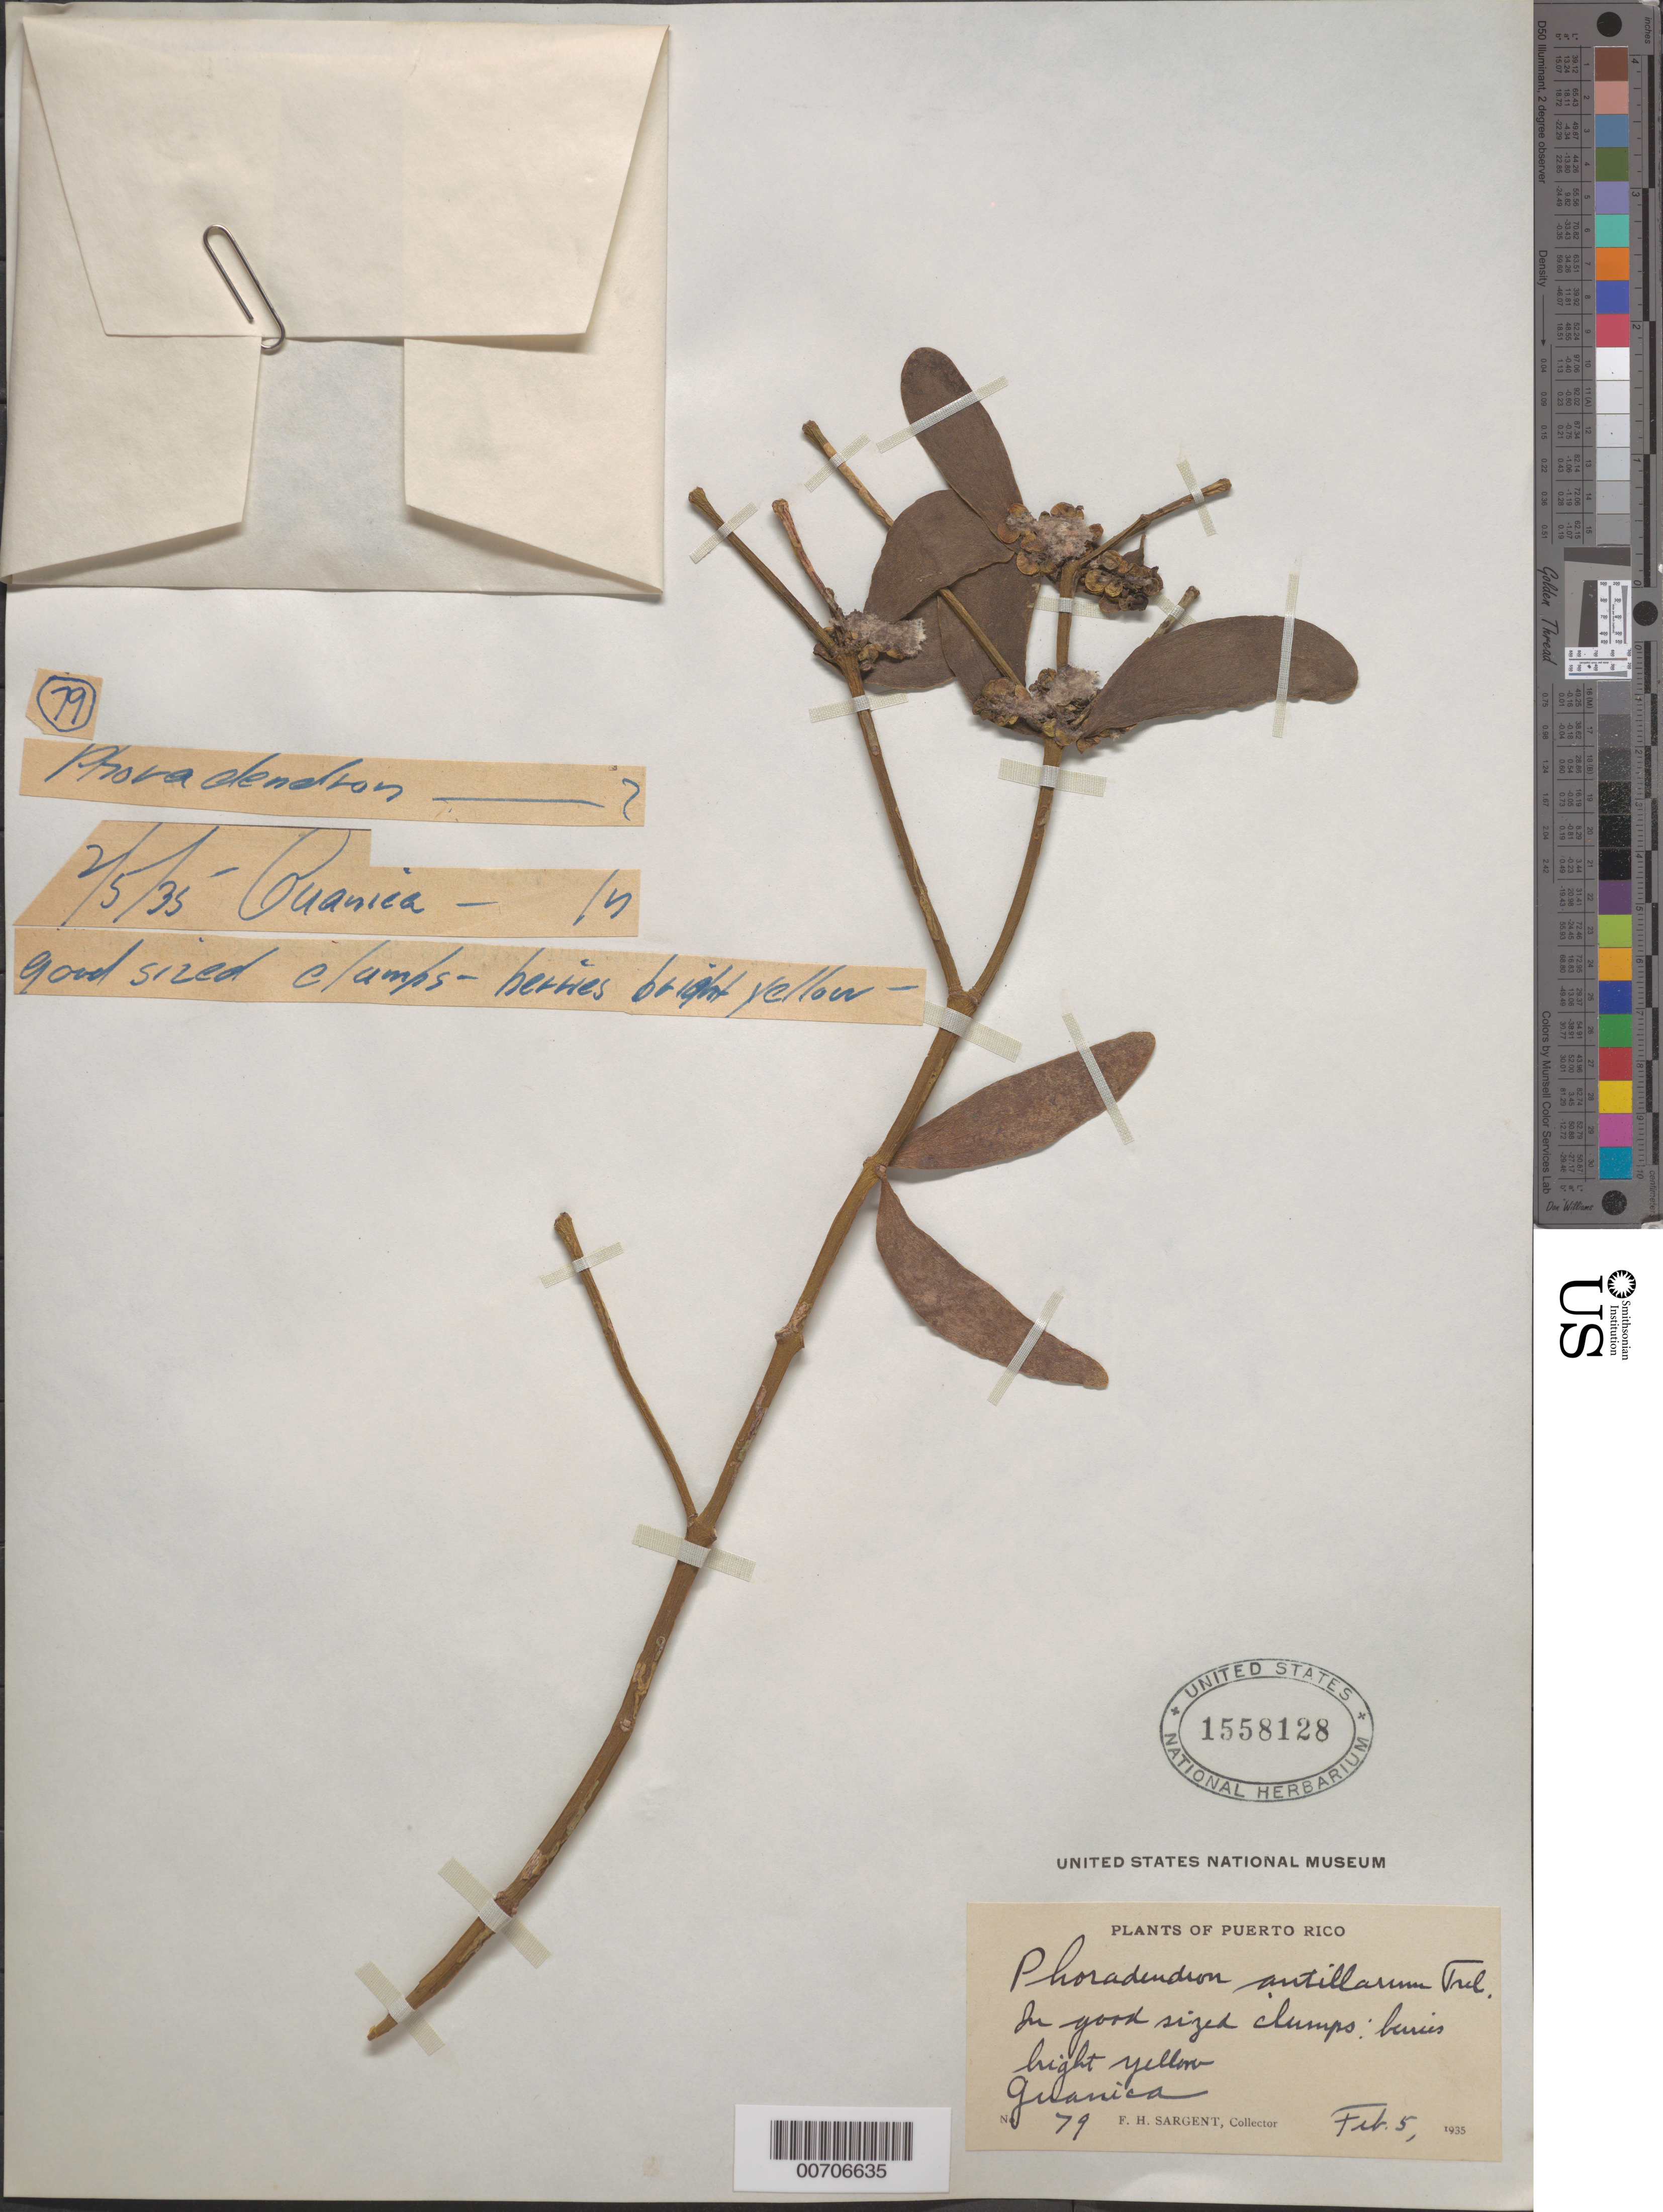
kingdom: Plantae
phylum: Tracheophyta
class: Magnoliopsida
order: Santalales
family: Viscaceae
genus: Phoradendron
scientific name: Phoradendron antillarum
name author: Trel.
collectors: F. H. Sargent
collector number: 79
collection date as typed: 05 Feb 1935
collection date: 1935-02-05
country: Puerto Rico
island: Greater Antilles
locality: Guanica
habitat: In good sized clumps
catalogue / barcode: US 1558128